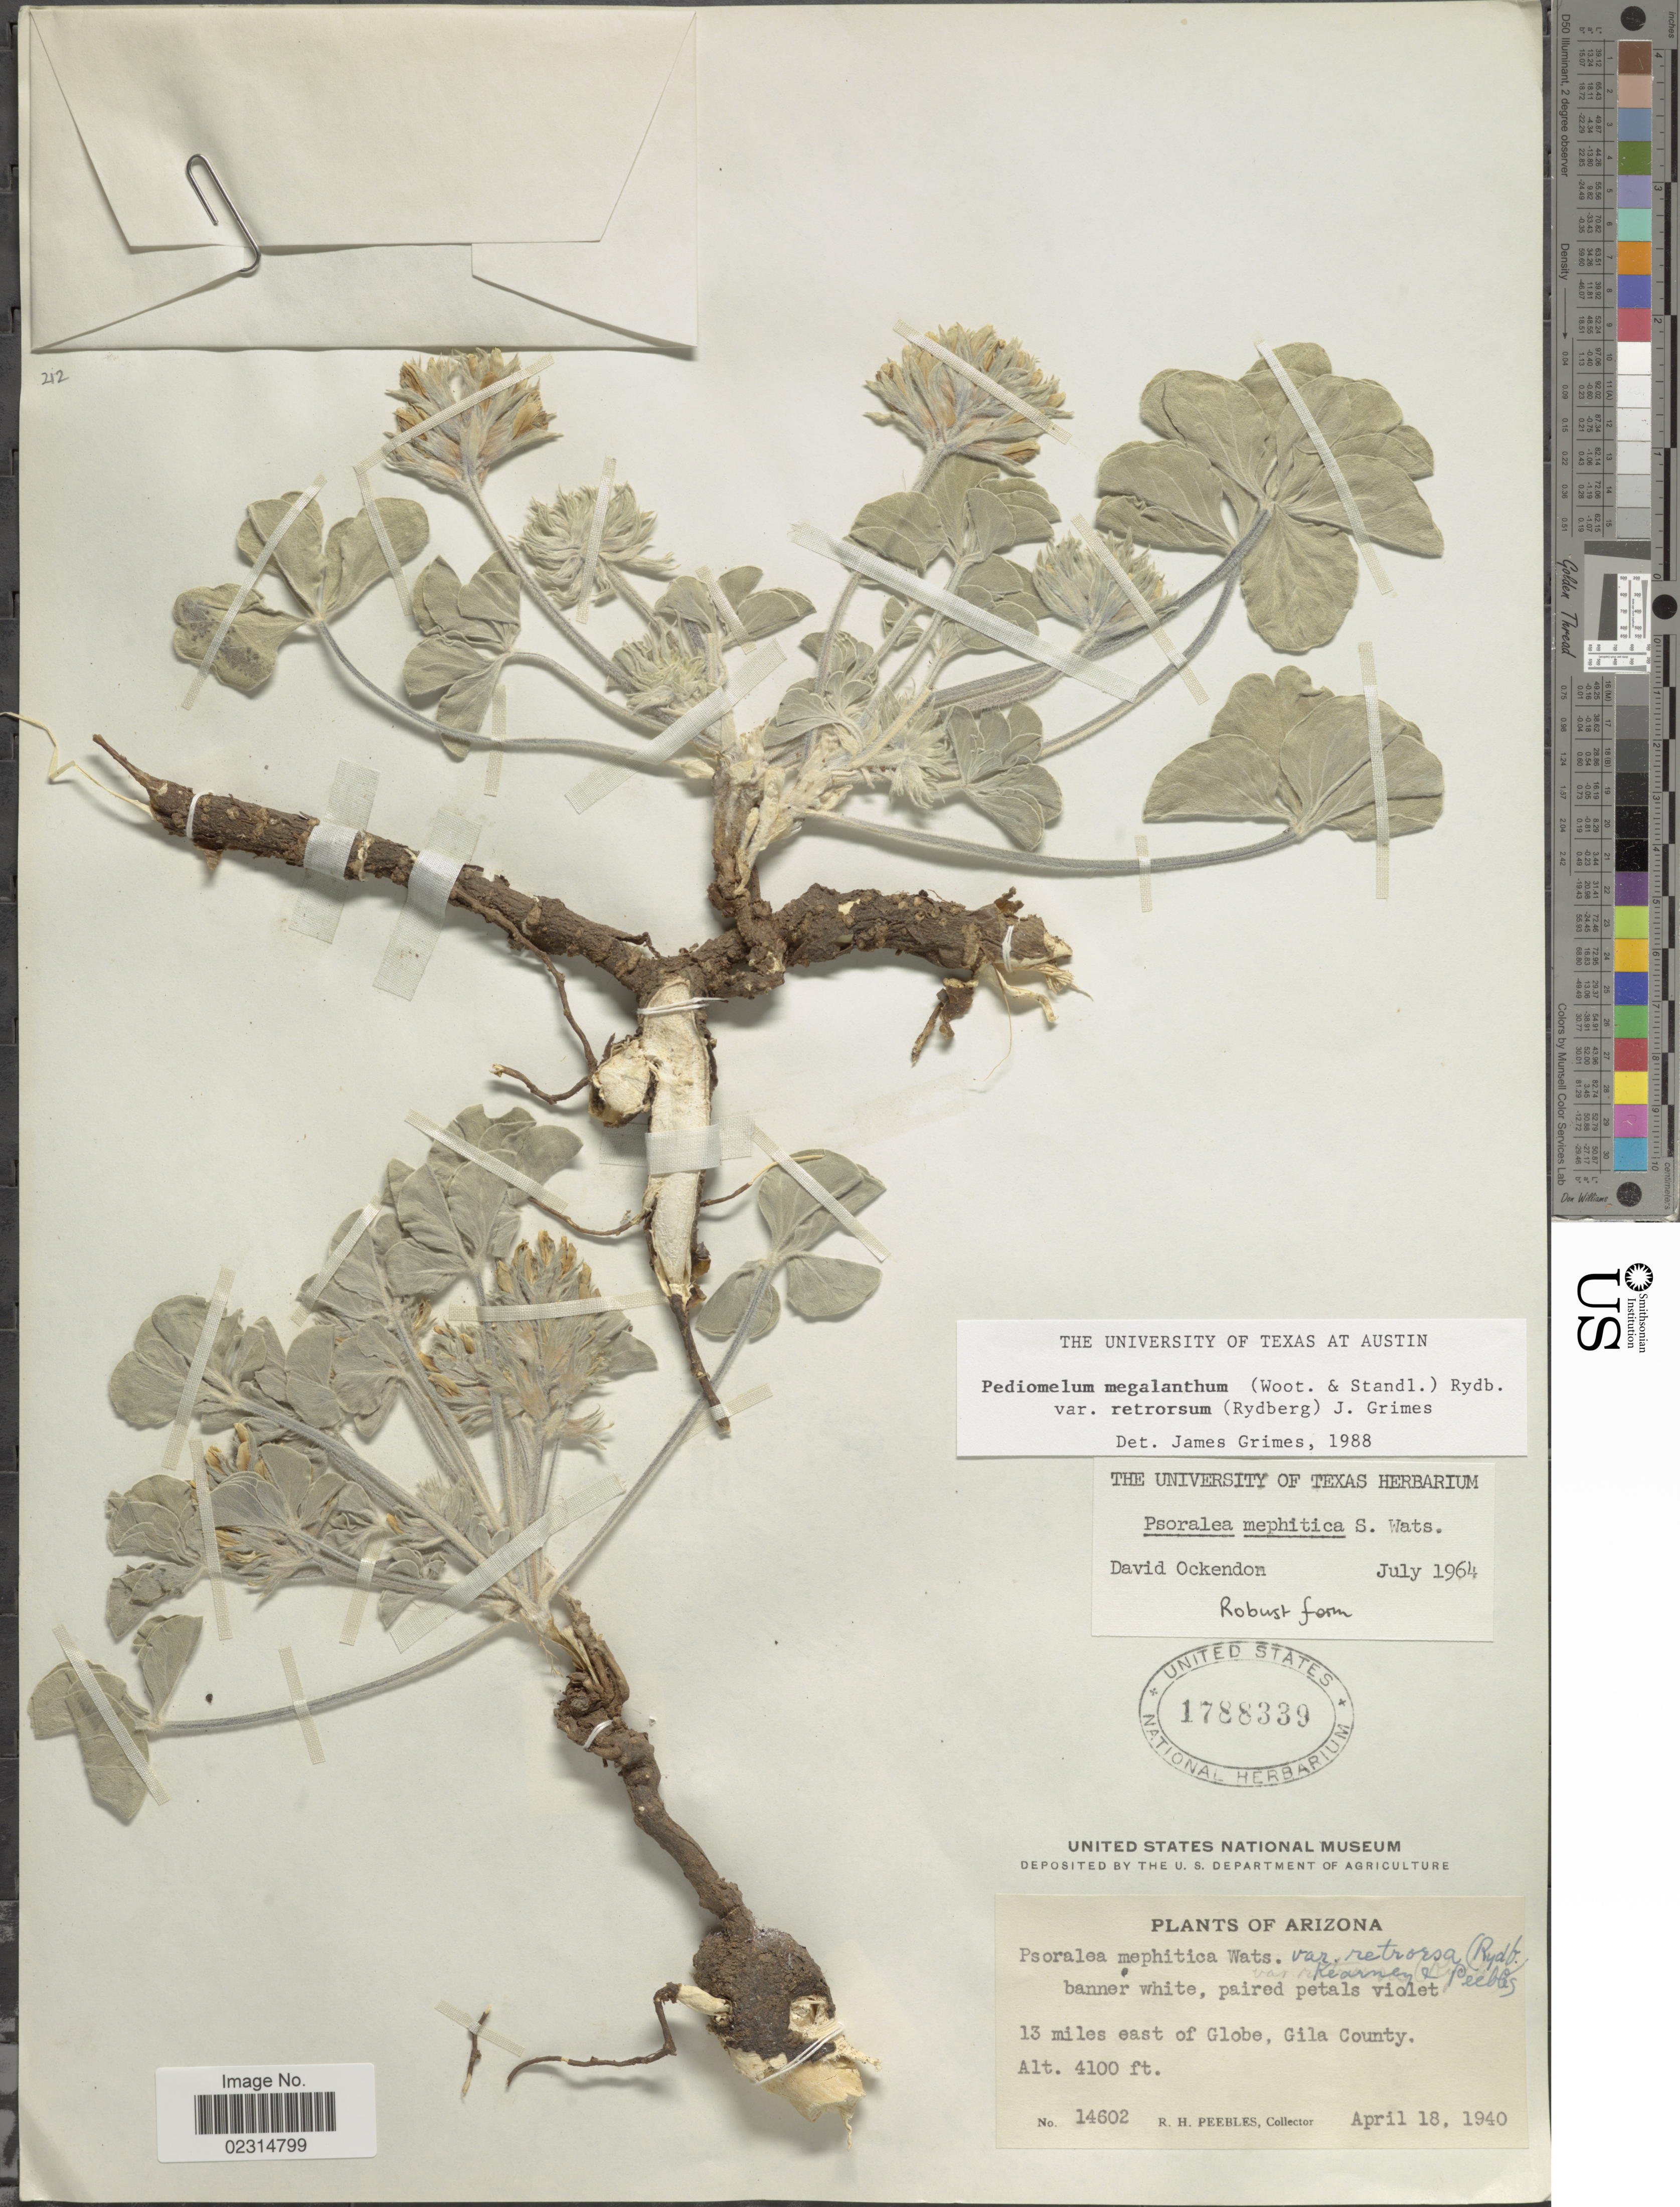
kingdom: Plantae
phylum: Tracheophyta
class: Magnoliopsida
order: Fabales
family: Fabaceae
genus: Pediomelum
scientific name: Pediomelum megalanthum var. retrorsum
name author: (Rydb.) J.W. Grimes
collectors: R. H. Peebles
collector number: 14602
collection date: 1940-04-18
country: United States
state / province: Arizona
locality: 13 miles east of Globe, Gila County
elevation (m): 1250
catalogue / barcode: US 1788339